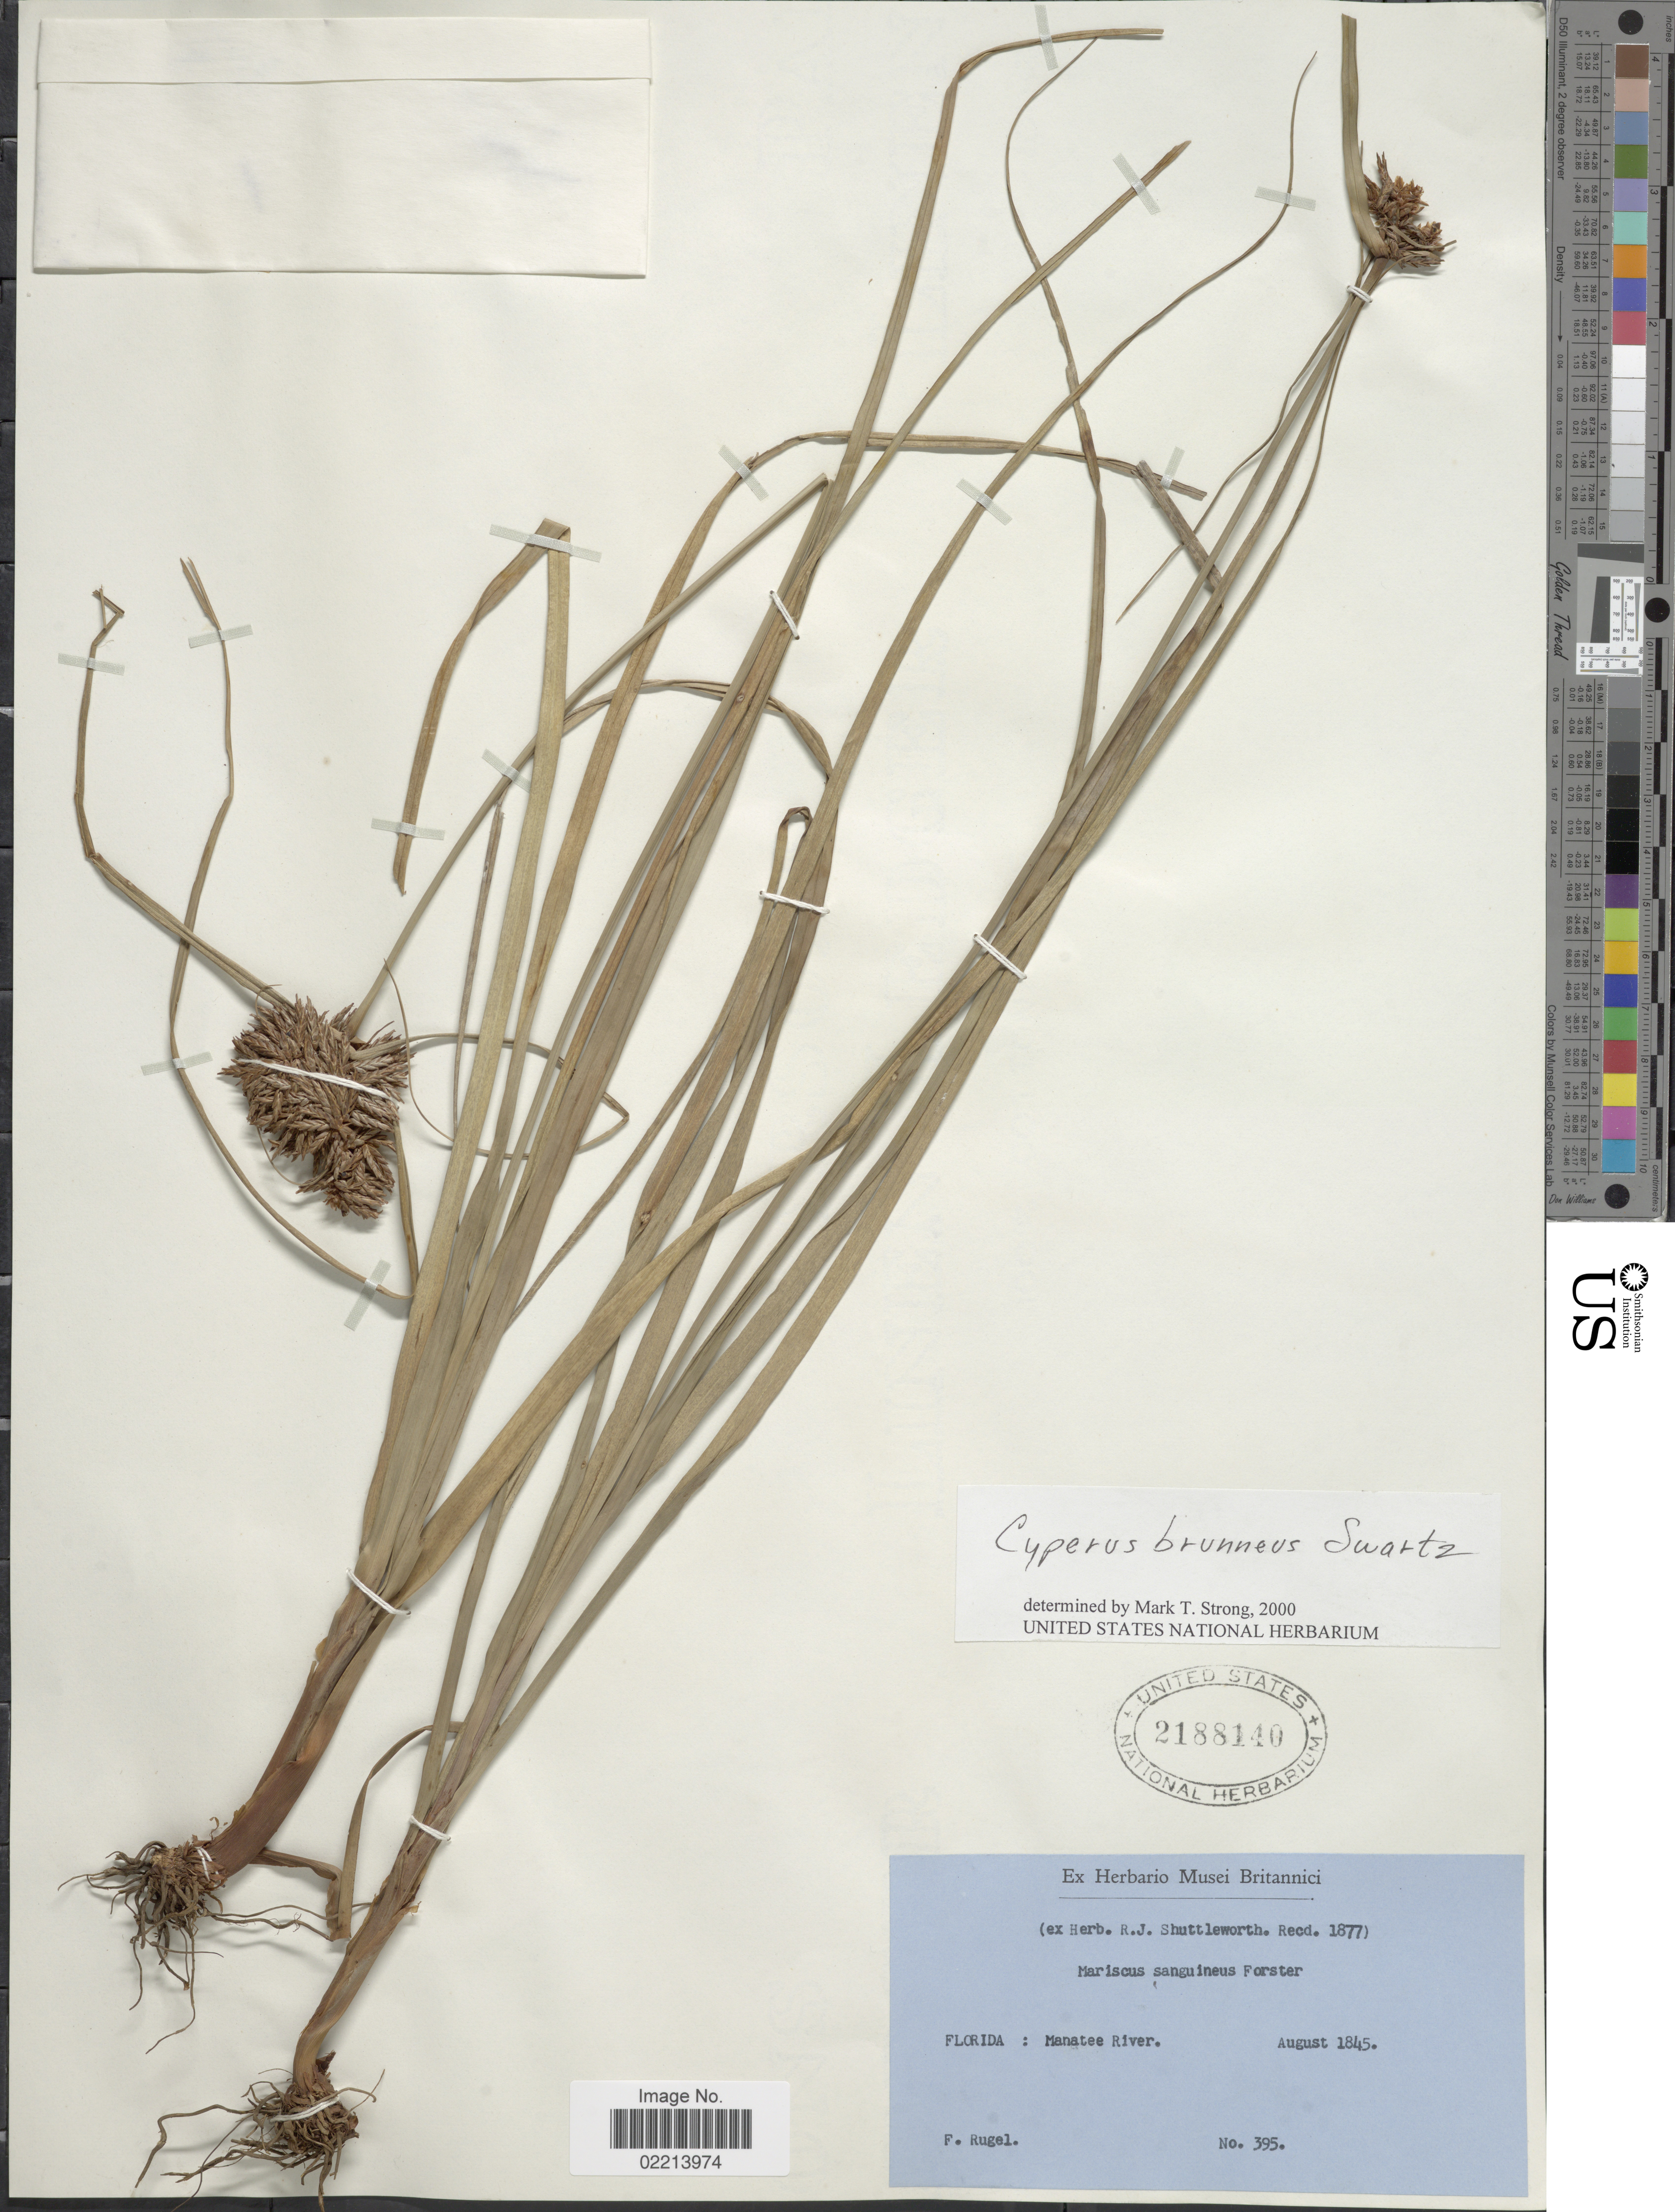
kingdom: Plantae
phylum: Tracheophyta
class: Liliopsida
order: Poales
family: Cyperaceae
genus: Cyperus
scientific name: Cyperus brunneus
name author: Sw.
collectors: F. Rugel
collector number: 395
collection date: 1845-08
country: United States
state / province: Florida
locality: Manatee River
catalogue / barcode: US 2188140